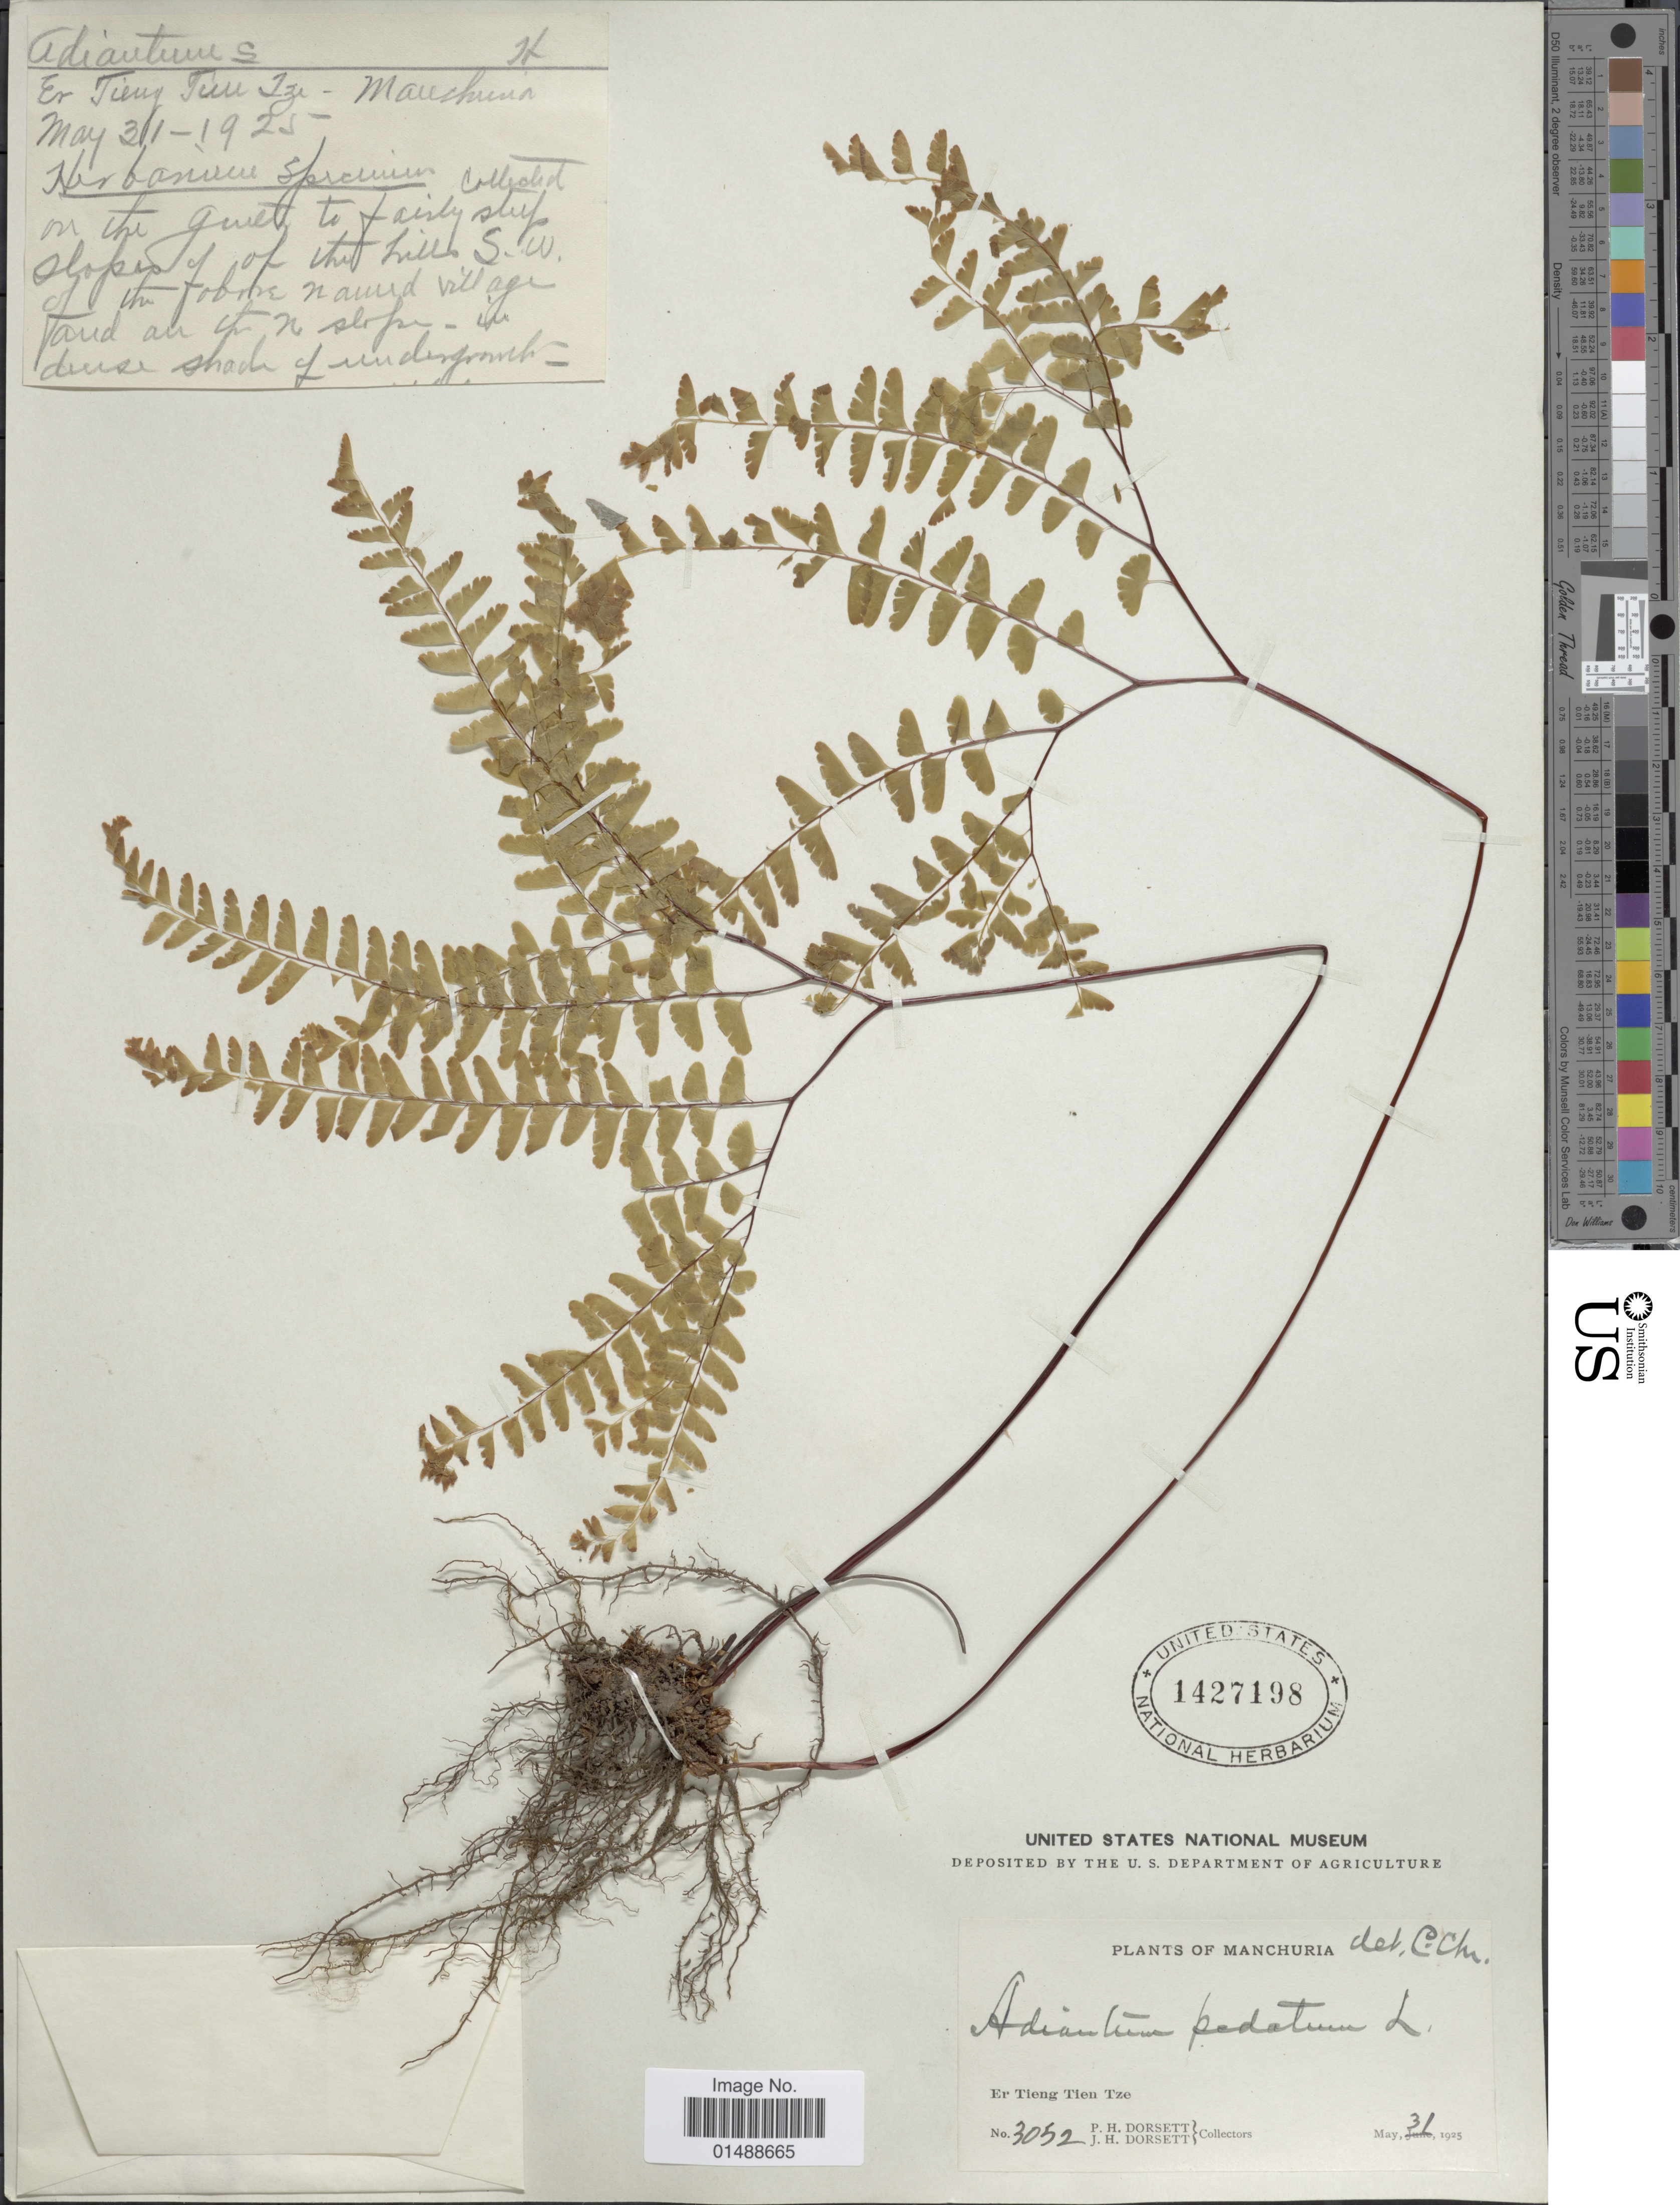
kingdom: Plantae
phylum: Tracheophyta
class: Polypodiopsida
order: Polypodiales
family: Pteridaceae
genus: Adiantum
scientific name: Adiantum pedatum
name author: L.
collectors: P. H. Dorsett & J. Dorsett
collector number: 3052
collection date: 1925-05-31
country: China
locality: Manchuria, Er Tieng Tien Tze. [interpreted]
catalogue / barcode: US 1427198